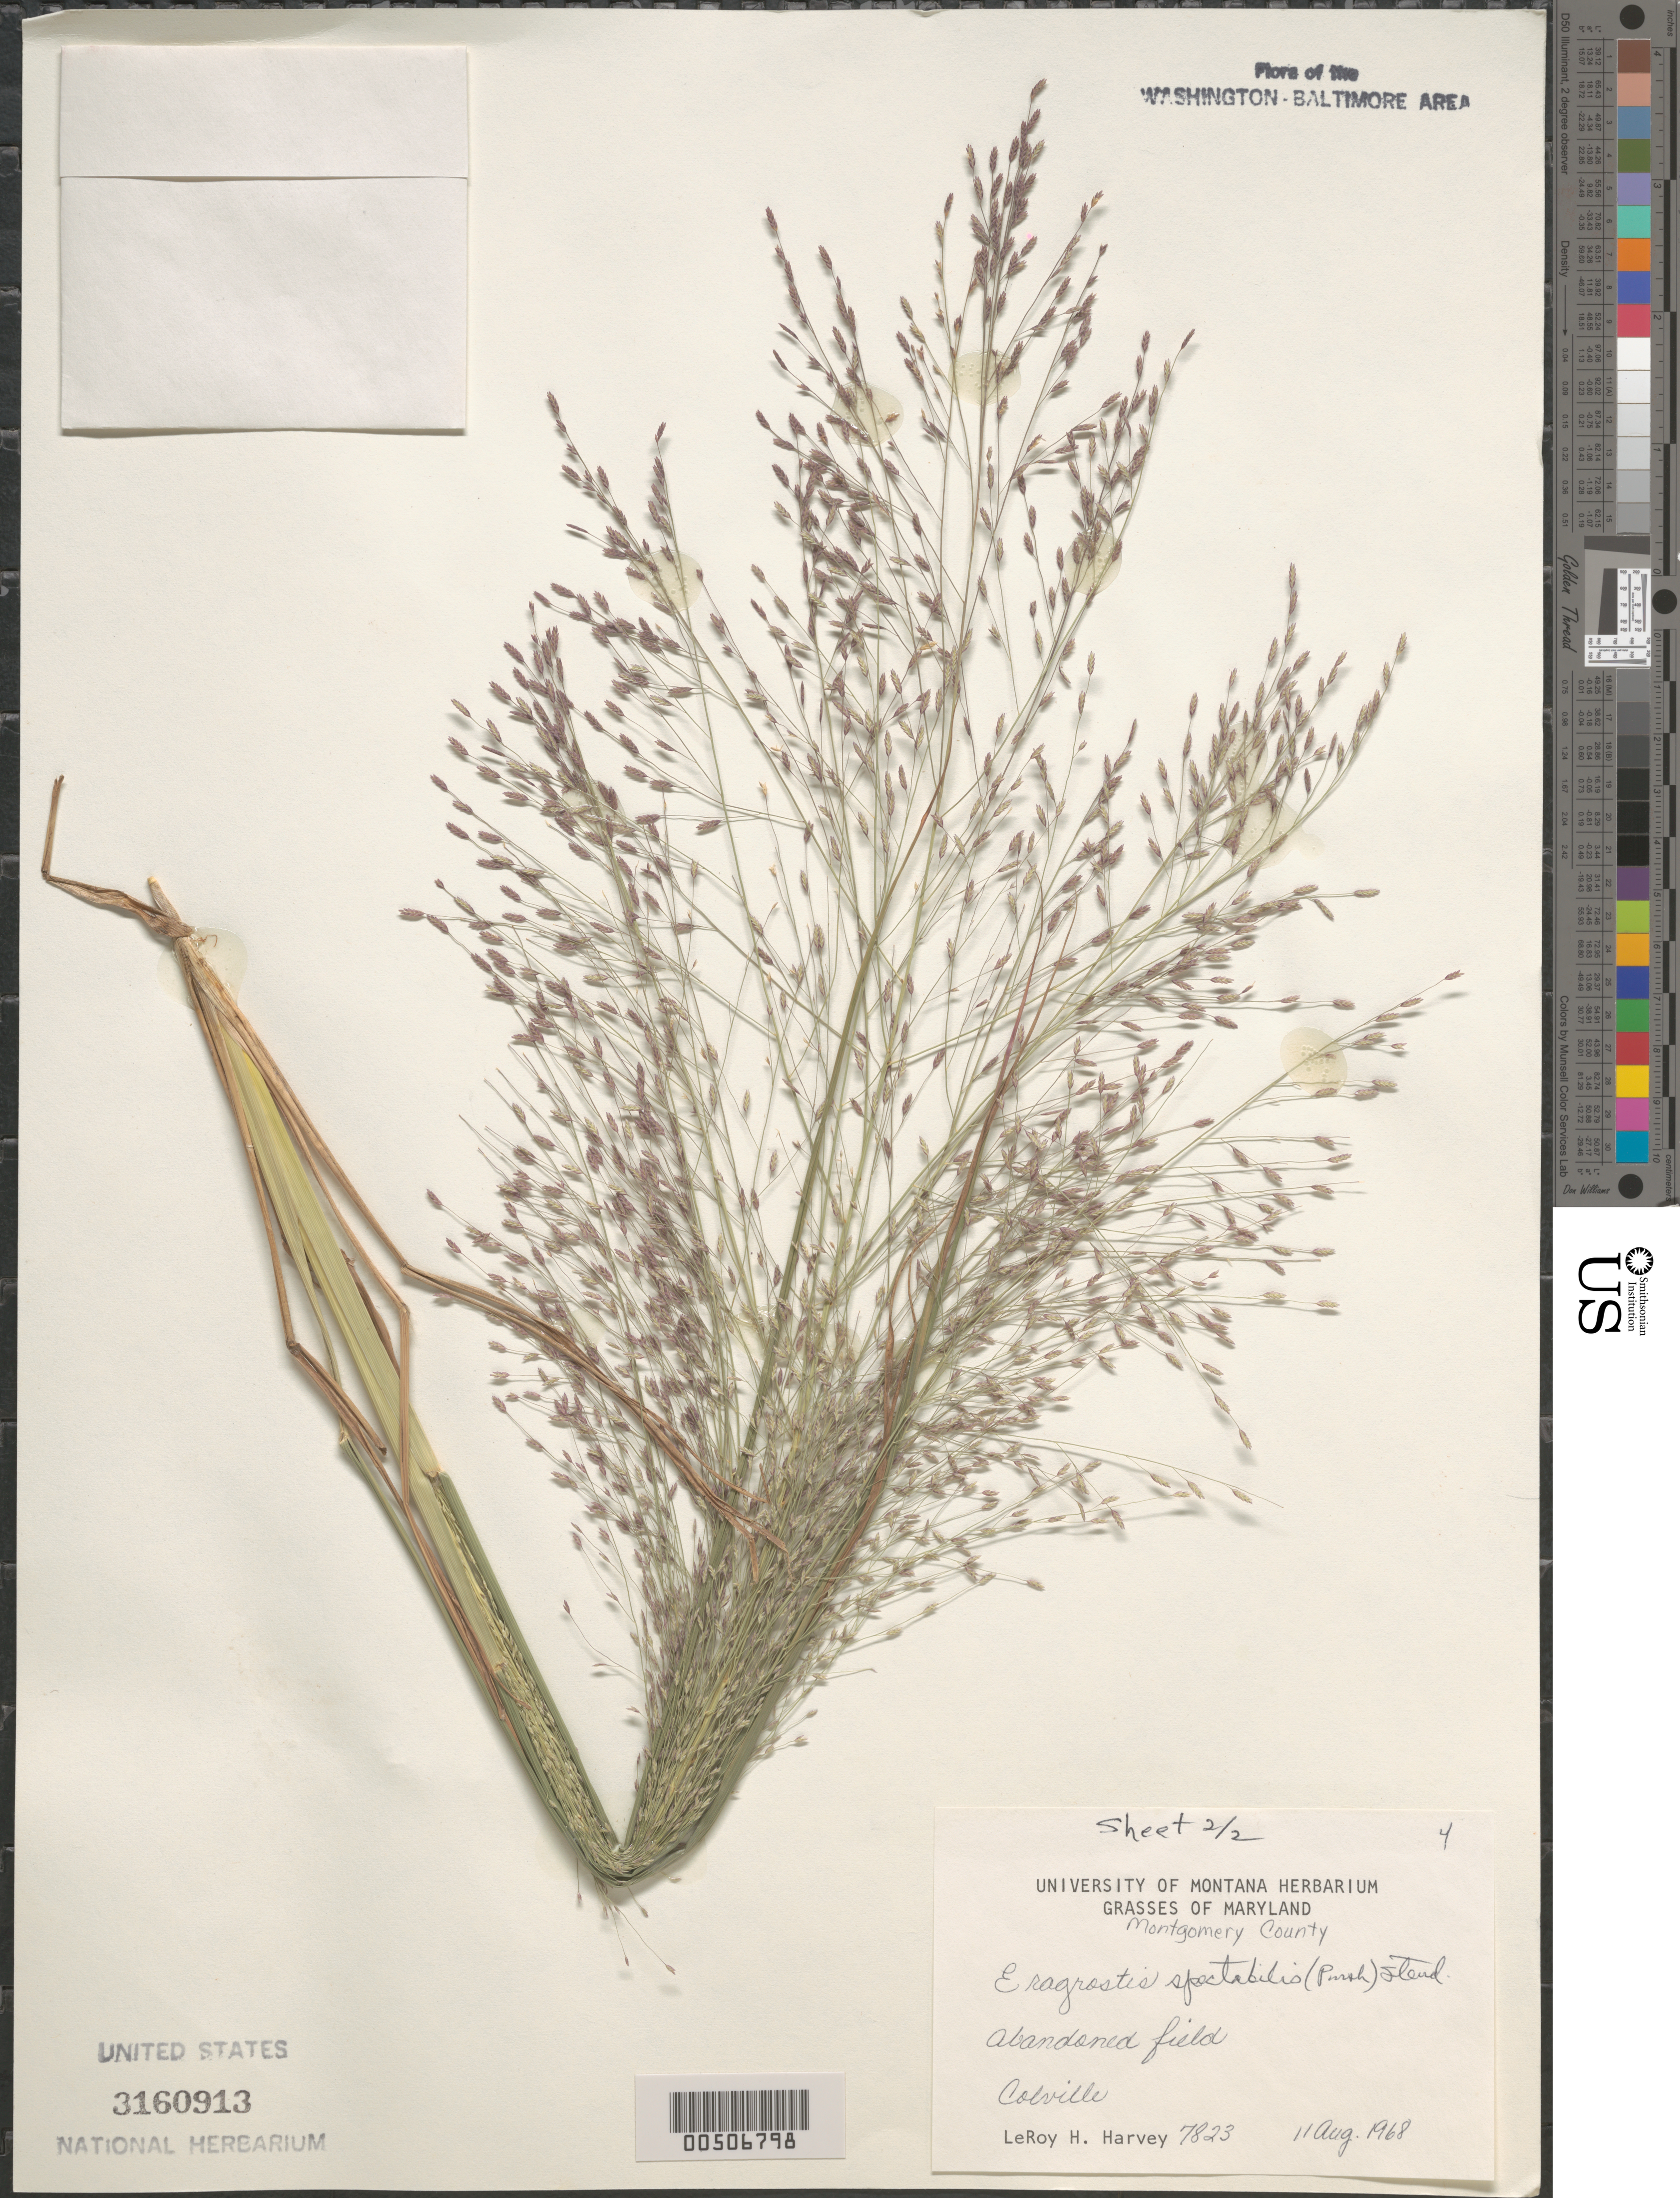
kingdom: Plantae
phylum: Tracheophyta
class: Liliopsida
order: Poales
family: Poaceae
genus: Eragrostis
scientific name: Eragrostis spectabilis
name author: (Pursh) Steud.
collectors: L. H. Harvey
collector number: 7823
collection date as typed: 11 Aug 1968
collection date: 1968-08-11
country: United States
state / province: Maryland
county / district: Montgomery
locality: Coville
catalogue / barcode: US 3160913